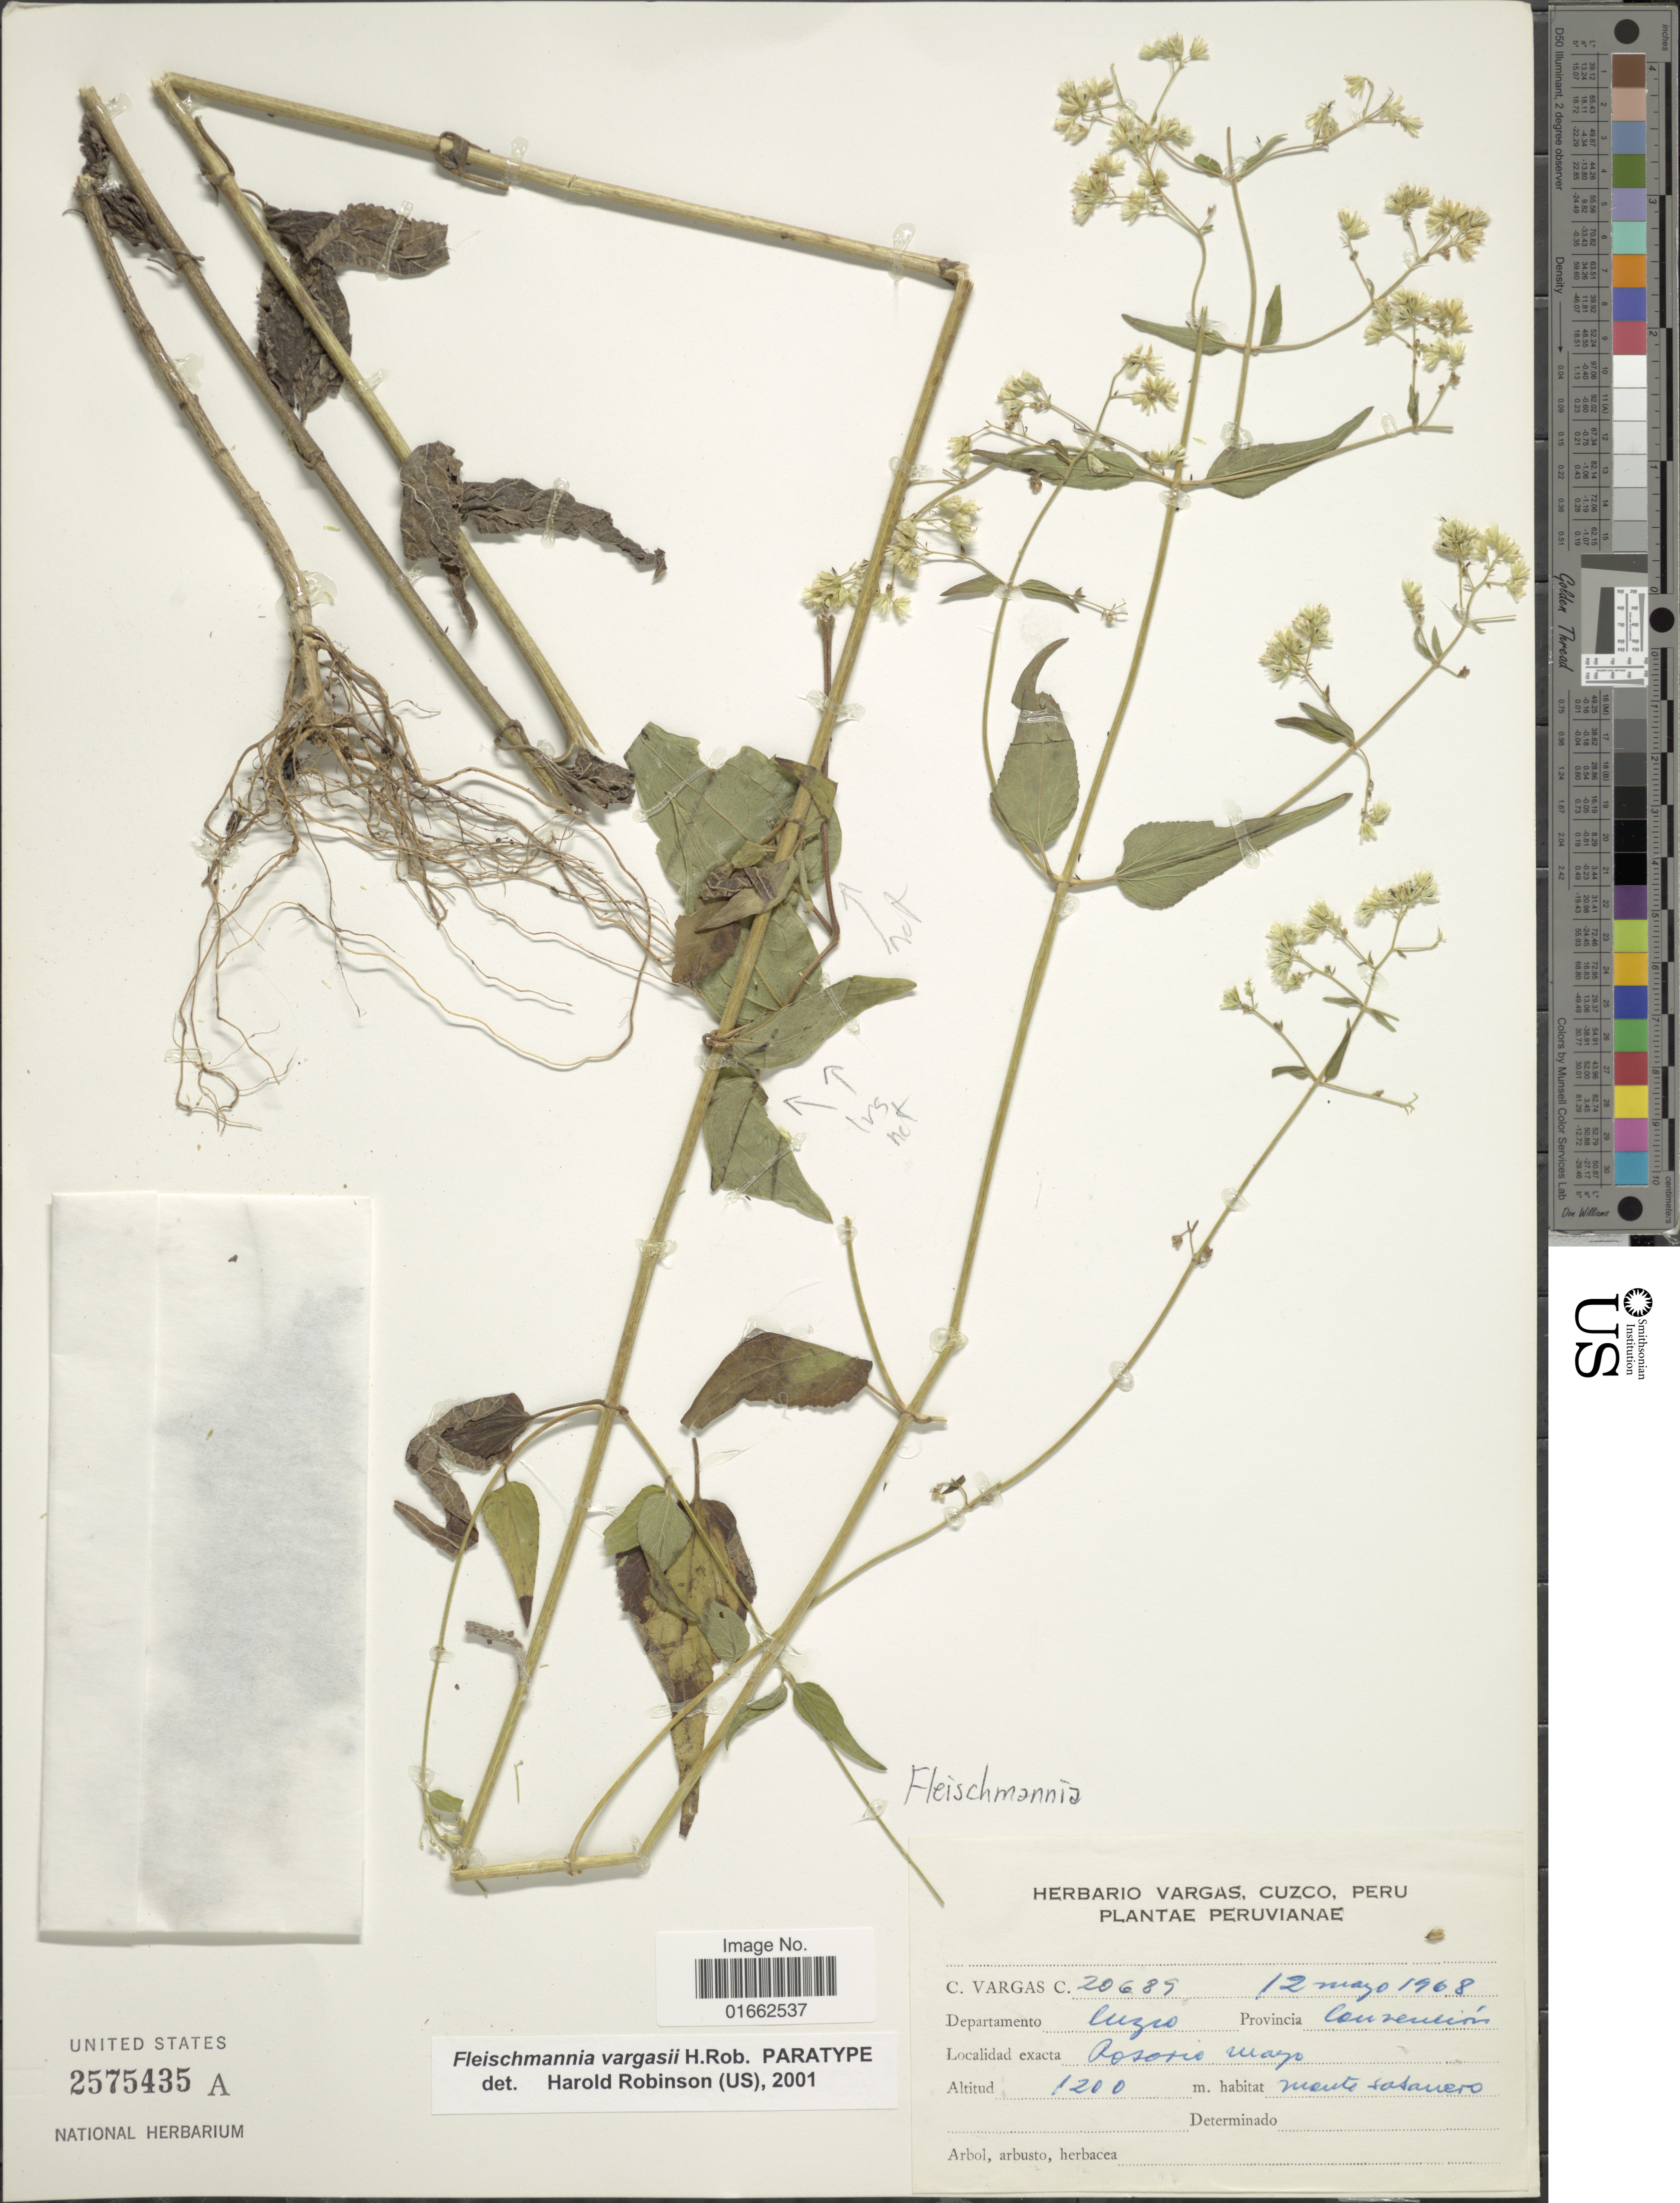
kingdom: Plantae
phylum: Tracheophyta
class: Magnoliopsida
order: Asterales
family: Asteraceae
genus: Fleischmannia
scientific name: Fleischmannia vargasii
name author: H. Rob.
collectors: C. Vargas Calderón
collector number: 20689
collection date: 1968-05-12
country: Peru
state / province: Cusco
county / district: La Convención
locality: Rosario mayo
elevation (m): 1200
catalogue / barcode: US 2575435A